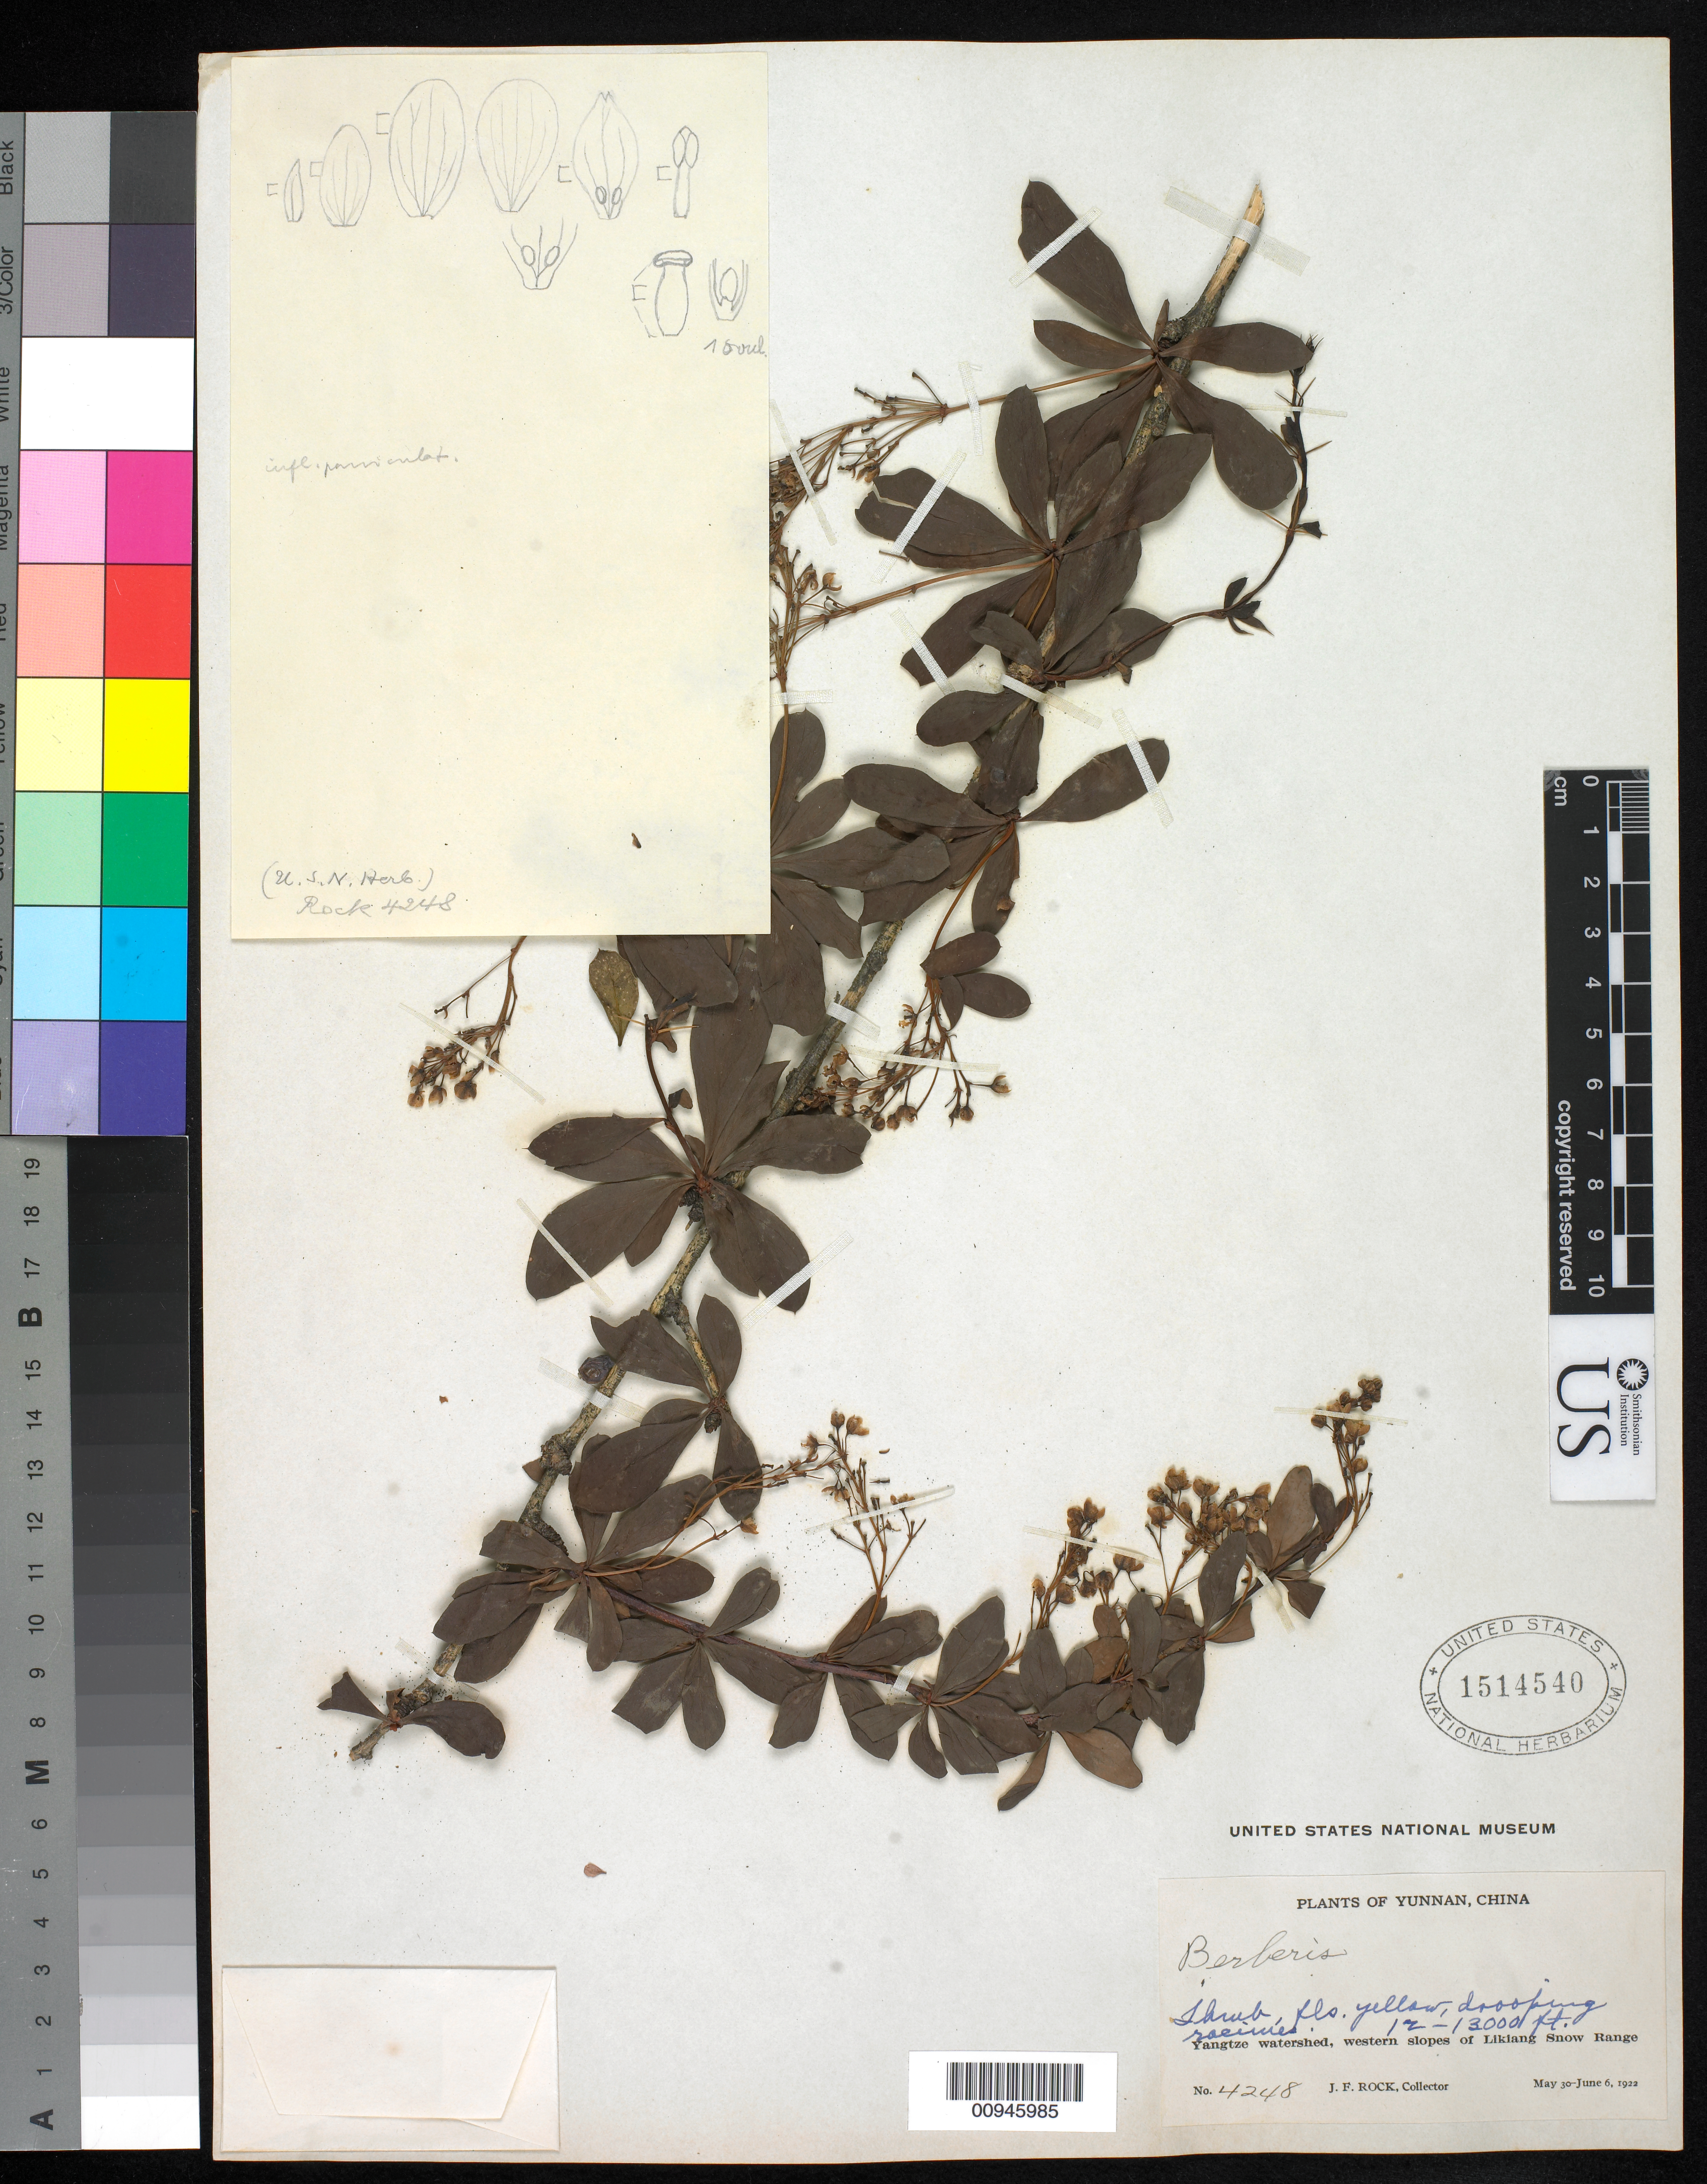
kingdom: Plantae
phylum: Tracheophyta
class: Magnoliopsida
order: Ranunculales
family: Berberidaceae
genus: Berberis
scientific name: Berberis sp.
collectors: J. F. Rock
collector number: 4248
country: China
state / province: Yunnan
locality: Yangtze watershed, W slopes of Likiang Snow Range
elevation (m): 3658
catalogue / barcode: US 1514540